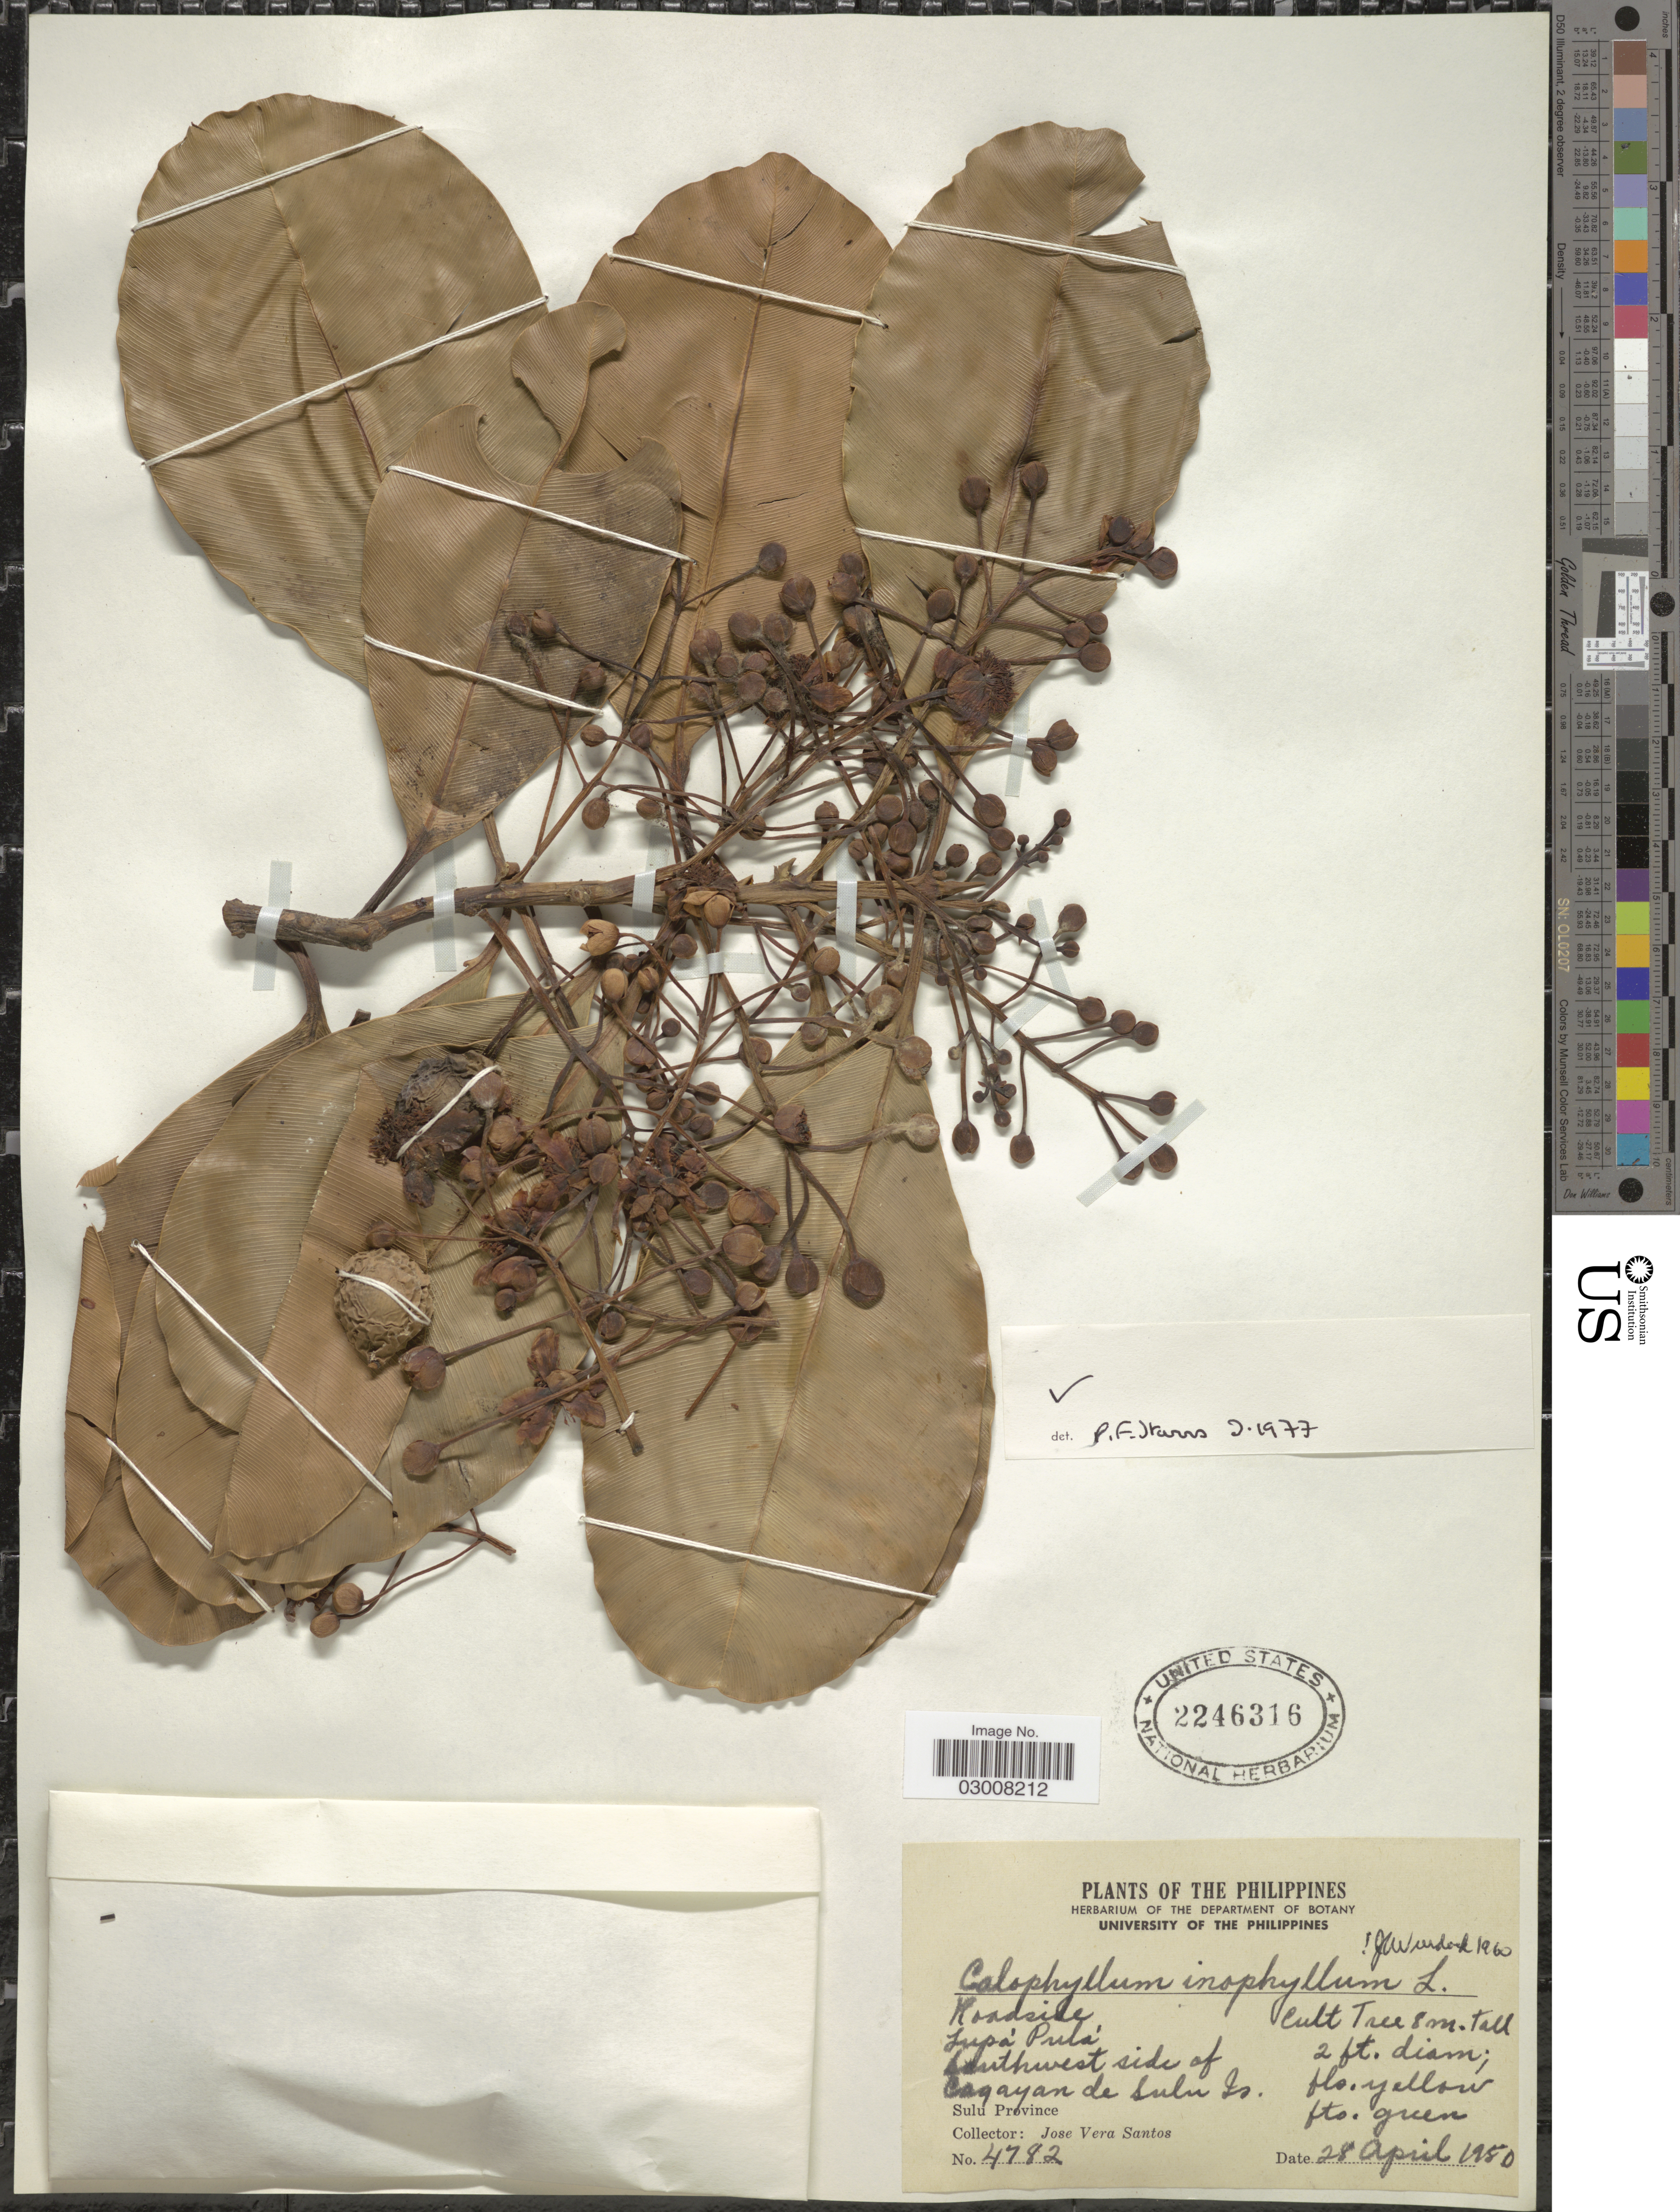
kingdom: Plantae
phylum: Tracheophyta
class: Magnoliopsida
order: Malpighiales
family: Calophyllaceae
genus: Calophyllum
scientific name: Calophyllum inophyllum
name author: L.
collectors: J. V. Santos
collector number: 4782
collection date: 1950-04-28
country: Philippines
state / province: Muslim Mindanao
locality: Lupá Pulá, Southwest side of Cagayan de Sulu Is., Sulu Province.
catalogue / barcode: US 2246316